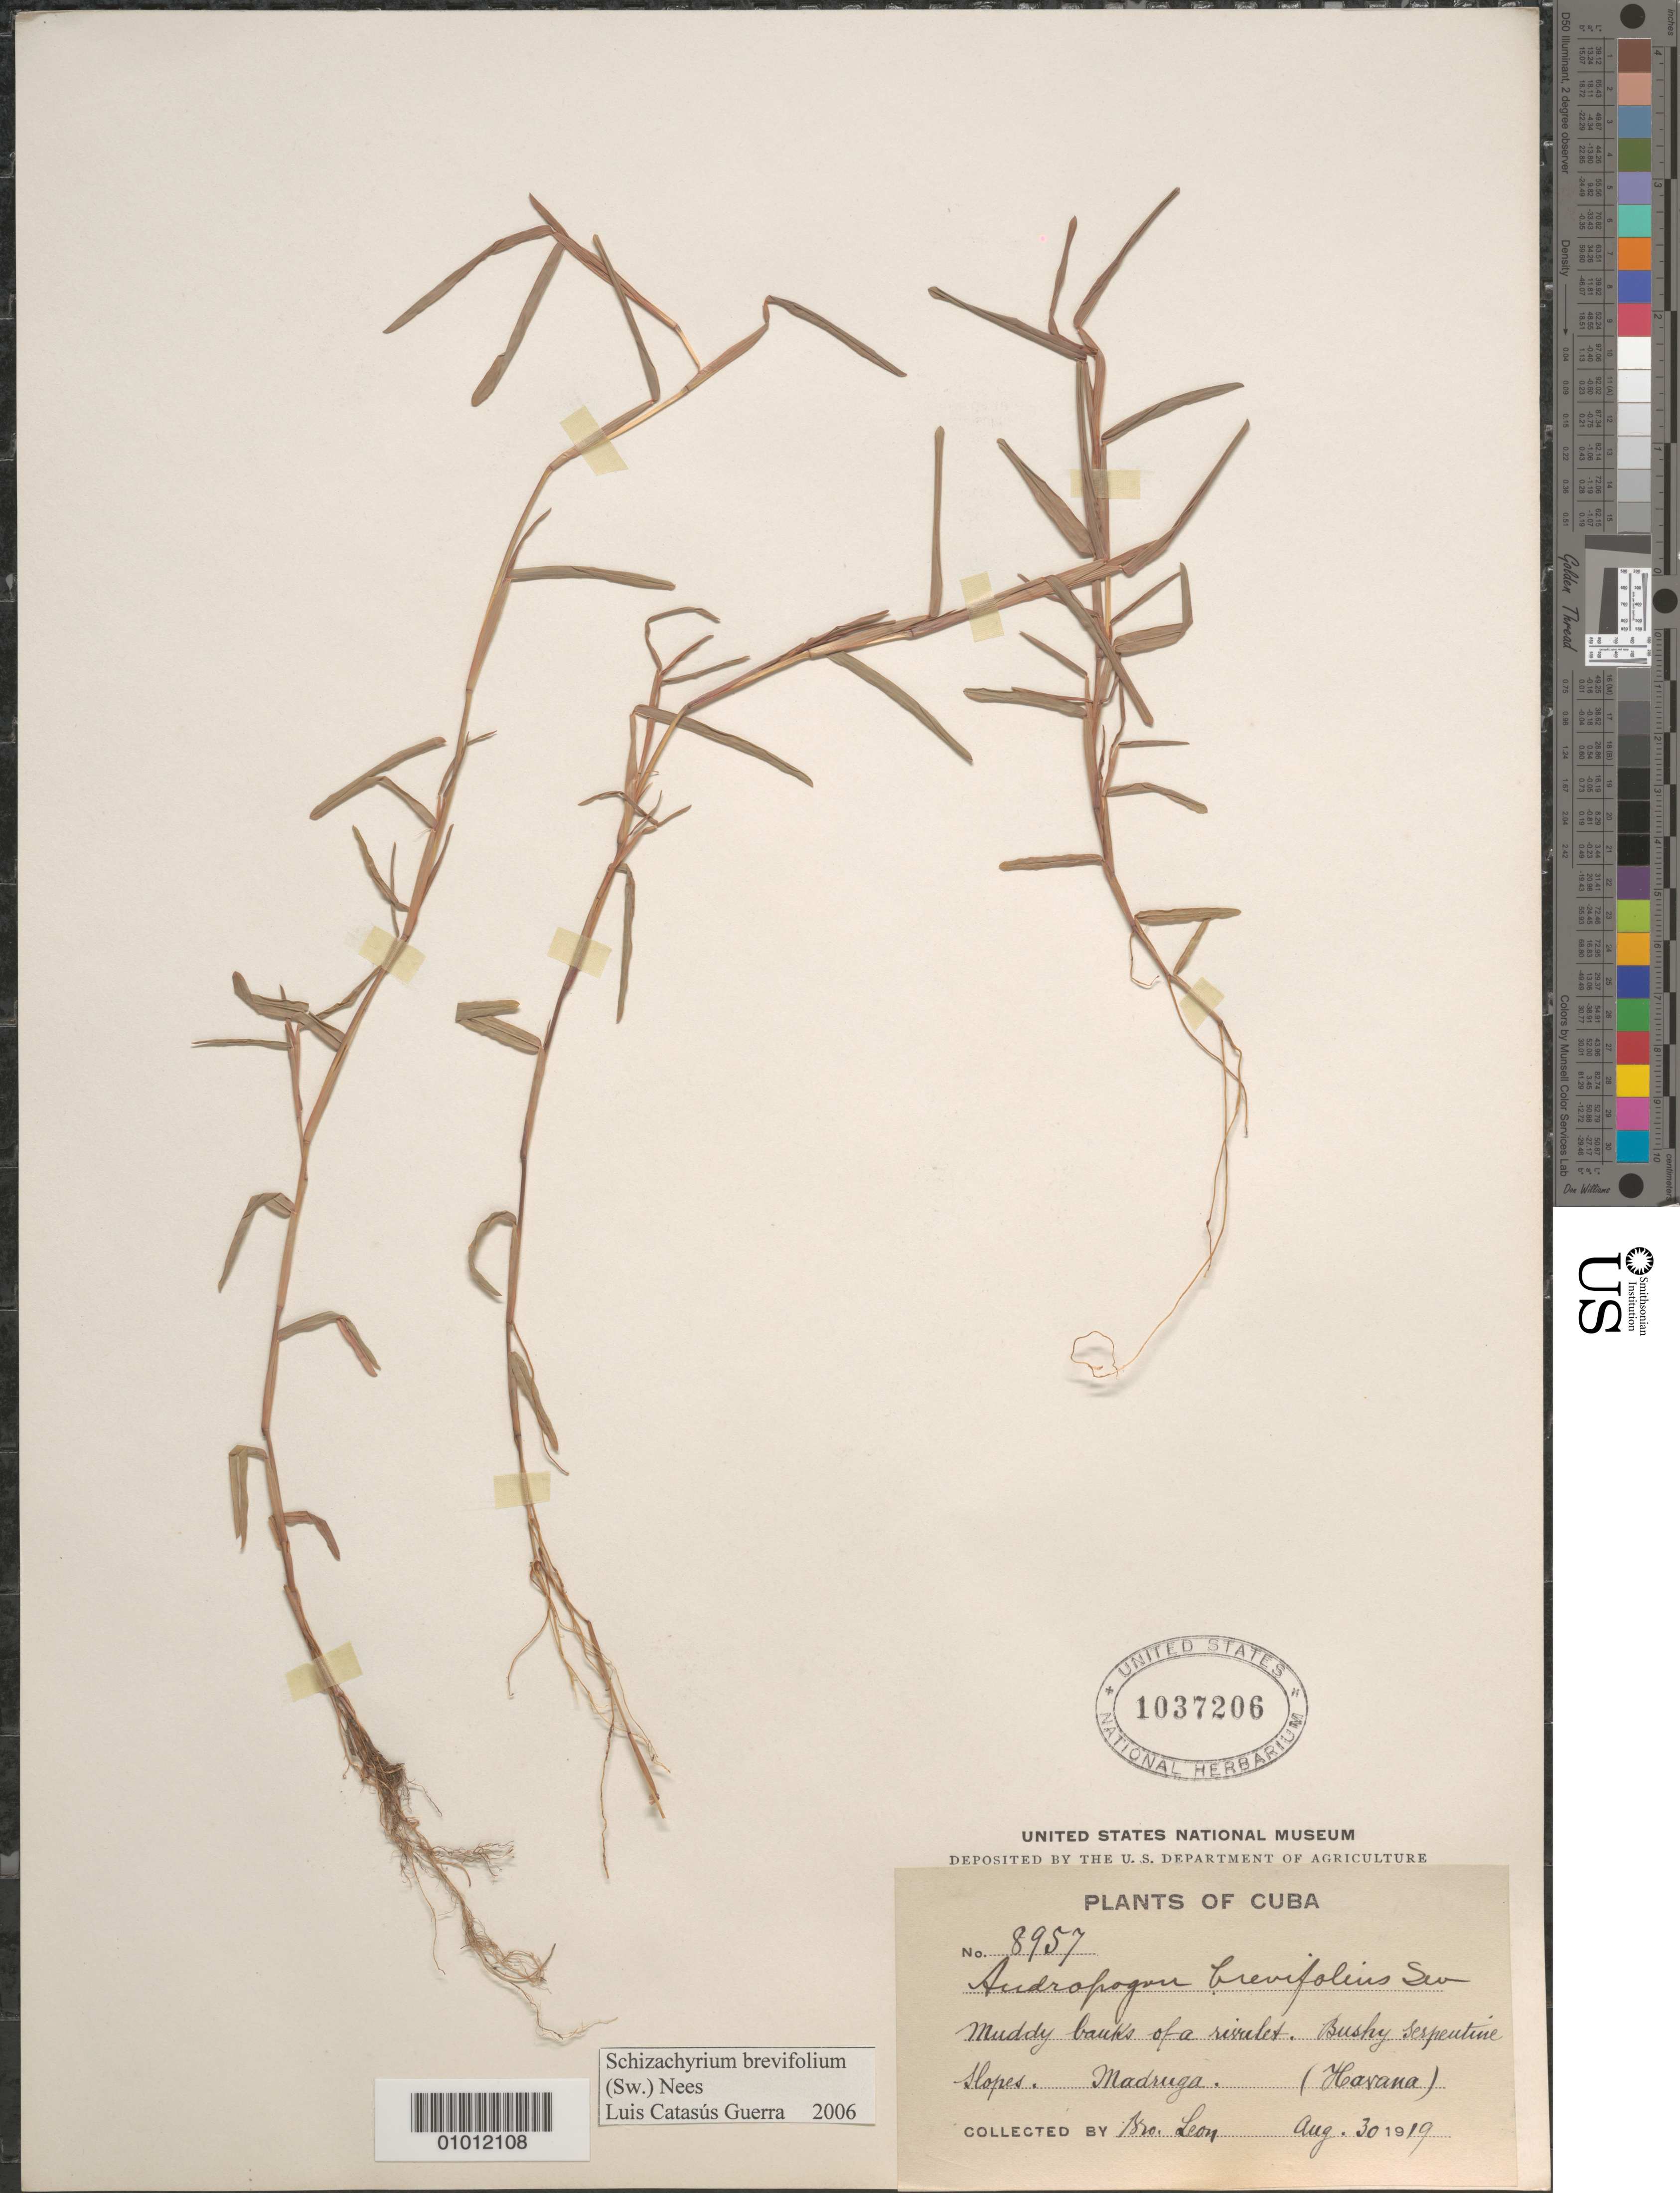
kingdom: Plantae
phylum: Tracheophyta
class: Liliopsida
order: Poales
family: Poaceae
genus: Schizachyrium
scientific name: Schizachyrium brevifolium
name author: (Sw.) Nees ex Büse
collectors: Bro. León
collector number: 8957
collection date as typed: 30 Aug 1919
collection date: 1919-08-30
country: Cuba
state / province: La Habana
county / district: Madruga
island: Cuba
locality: Muddy banks of a rivulet Bushy Serpentine slopes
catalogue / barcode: US 1037206